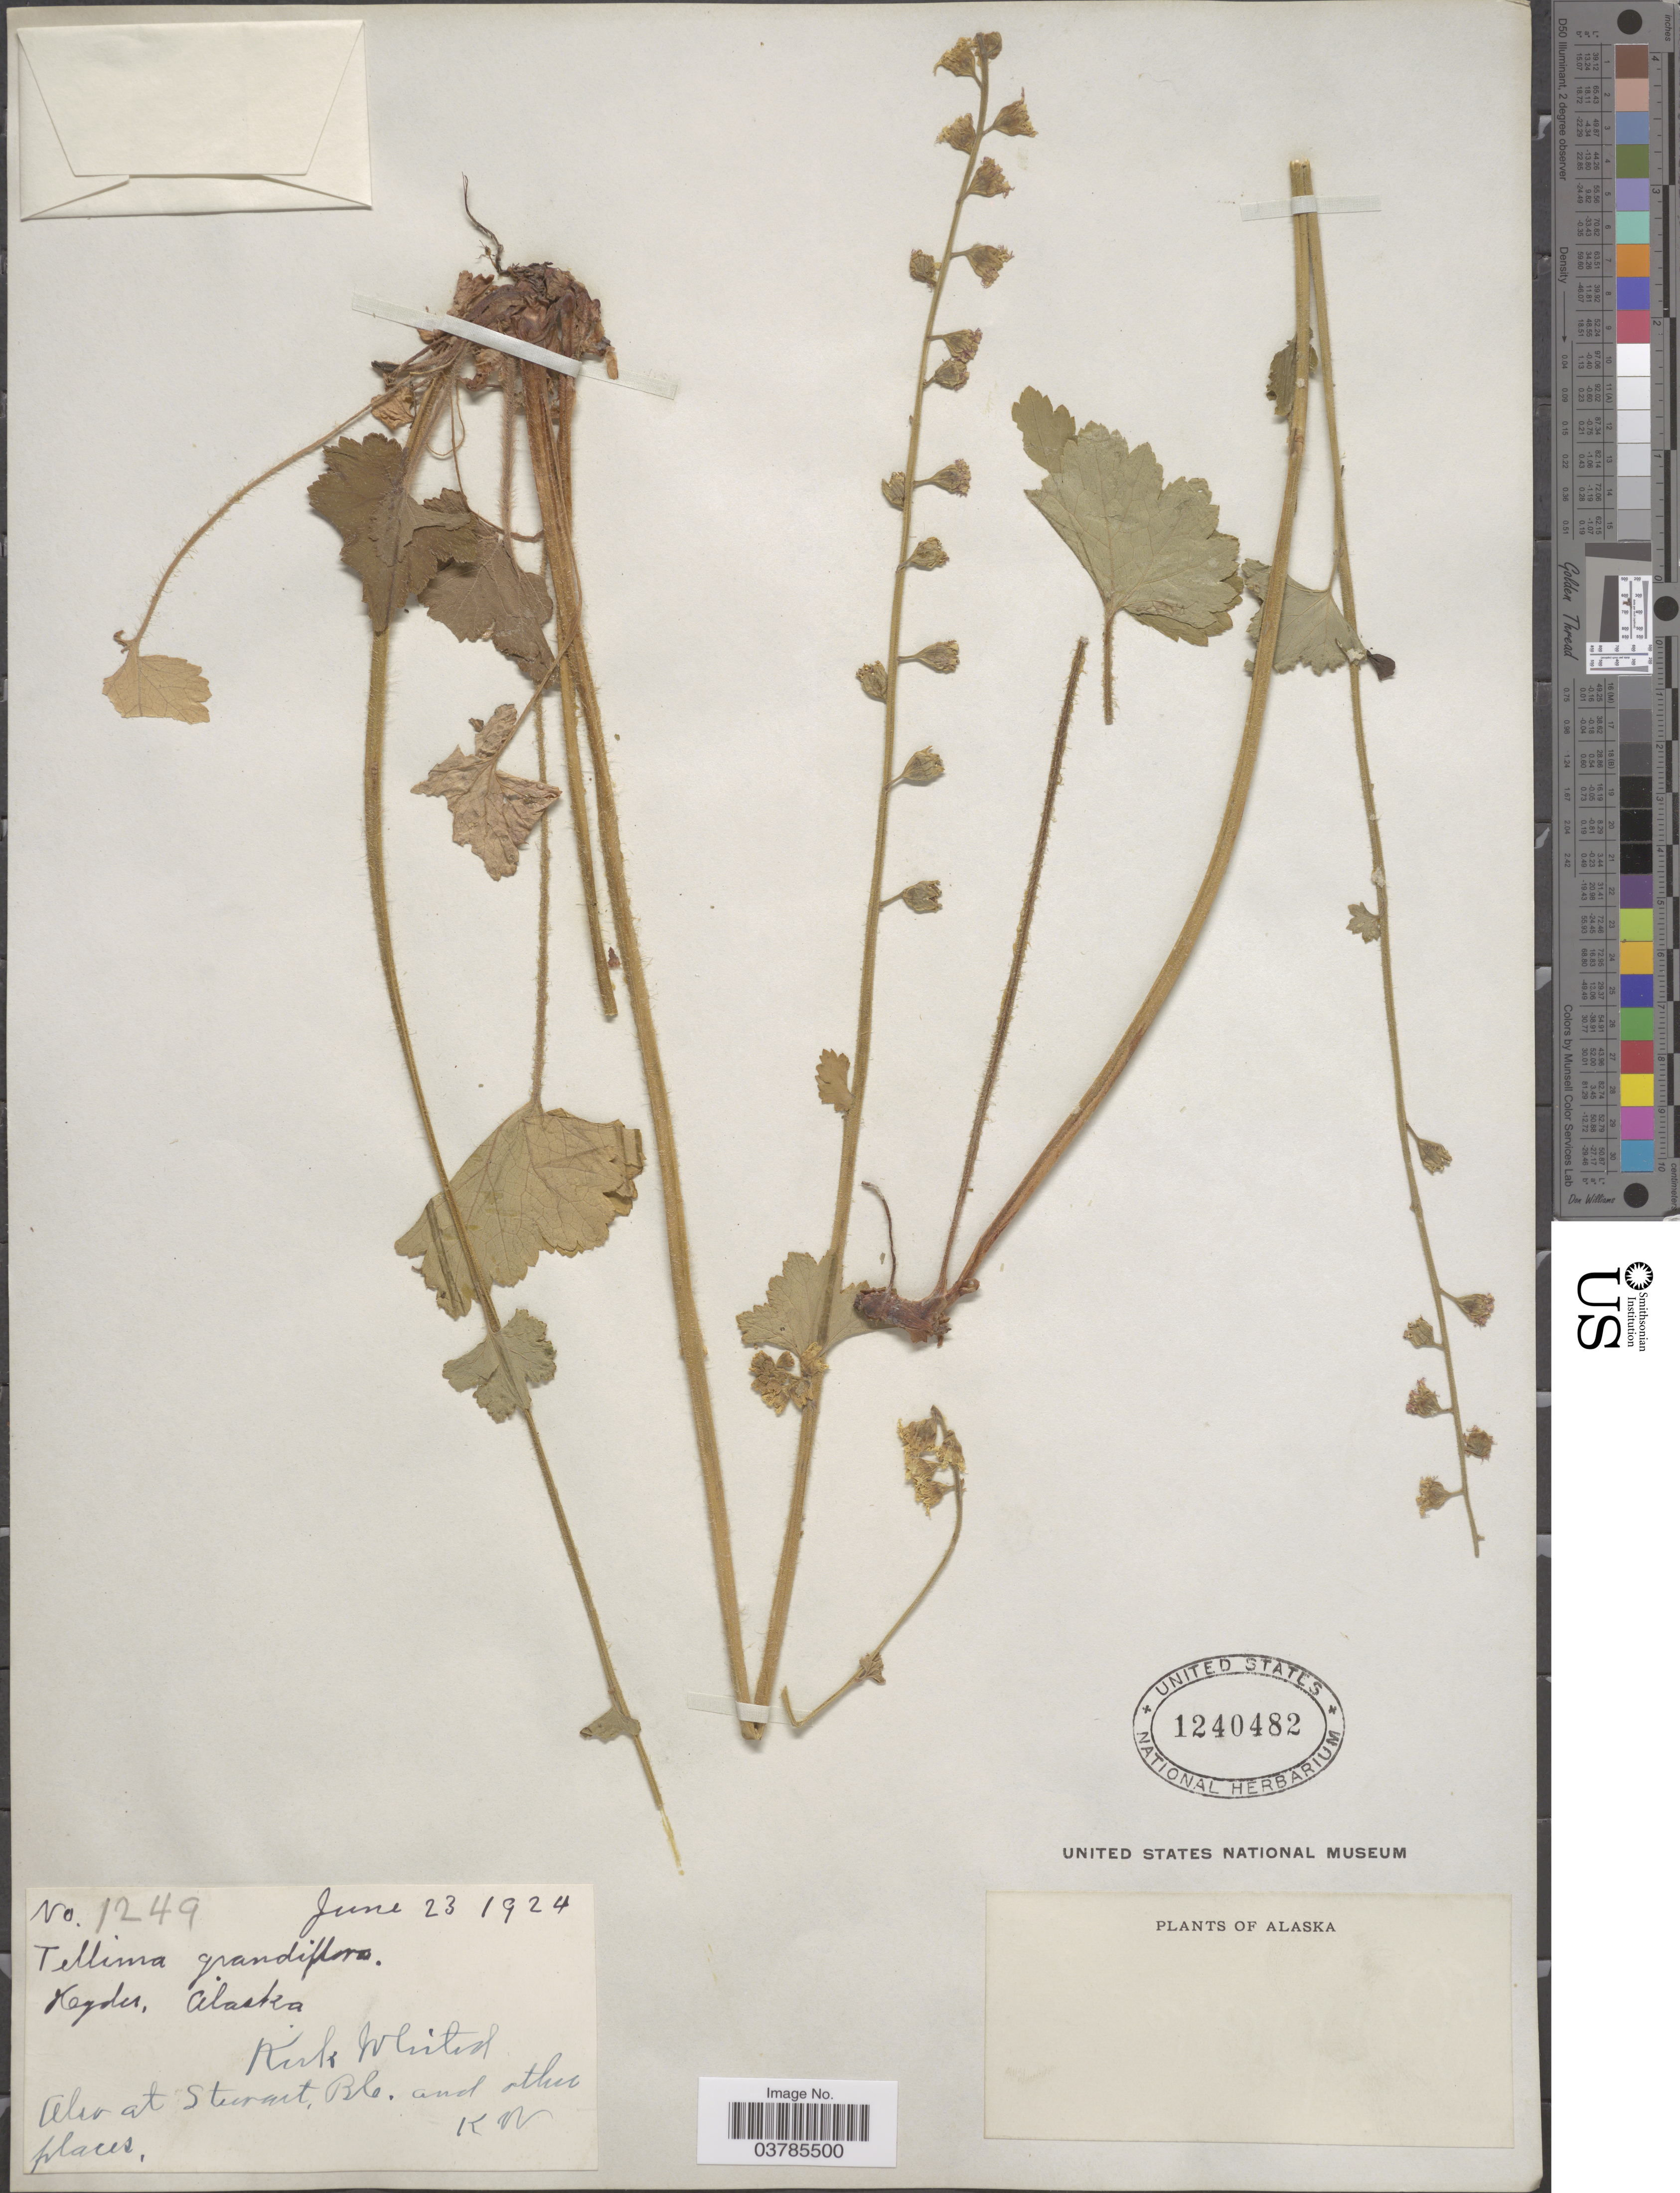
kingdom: Plantae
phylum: Tracheophyta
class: Magnoliopsida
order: Saxifragales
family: Saxifragaceae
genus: Tellima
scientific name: Tellima grandiflora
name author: (Pursh) Douglas ex Lindl.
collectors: K. Whited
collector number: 1249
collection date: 1924-06-23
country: United States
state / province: Alaska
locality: Hyder. Also at Stewart, BC. And other places.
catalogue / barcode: US 1240482